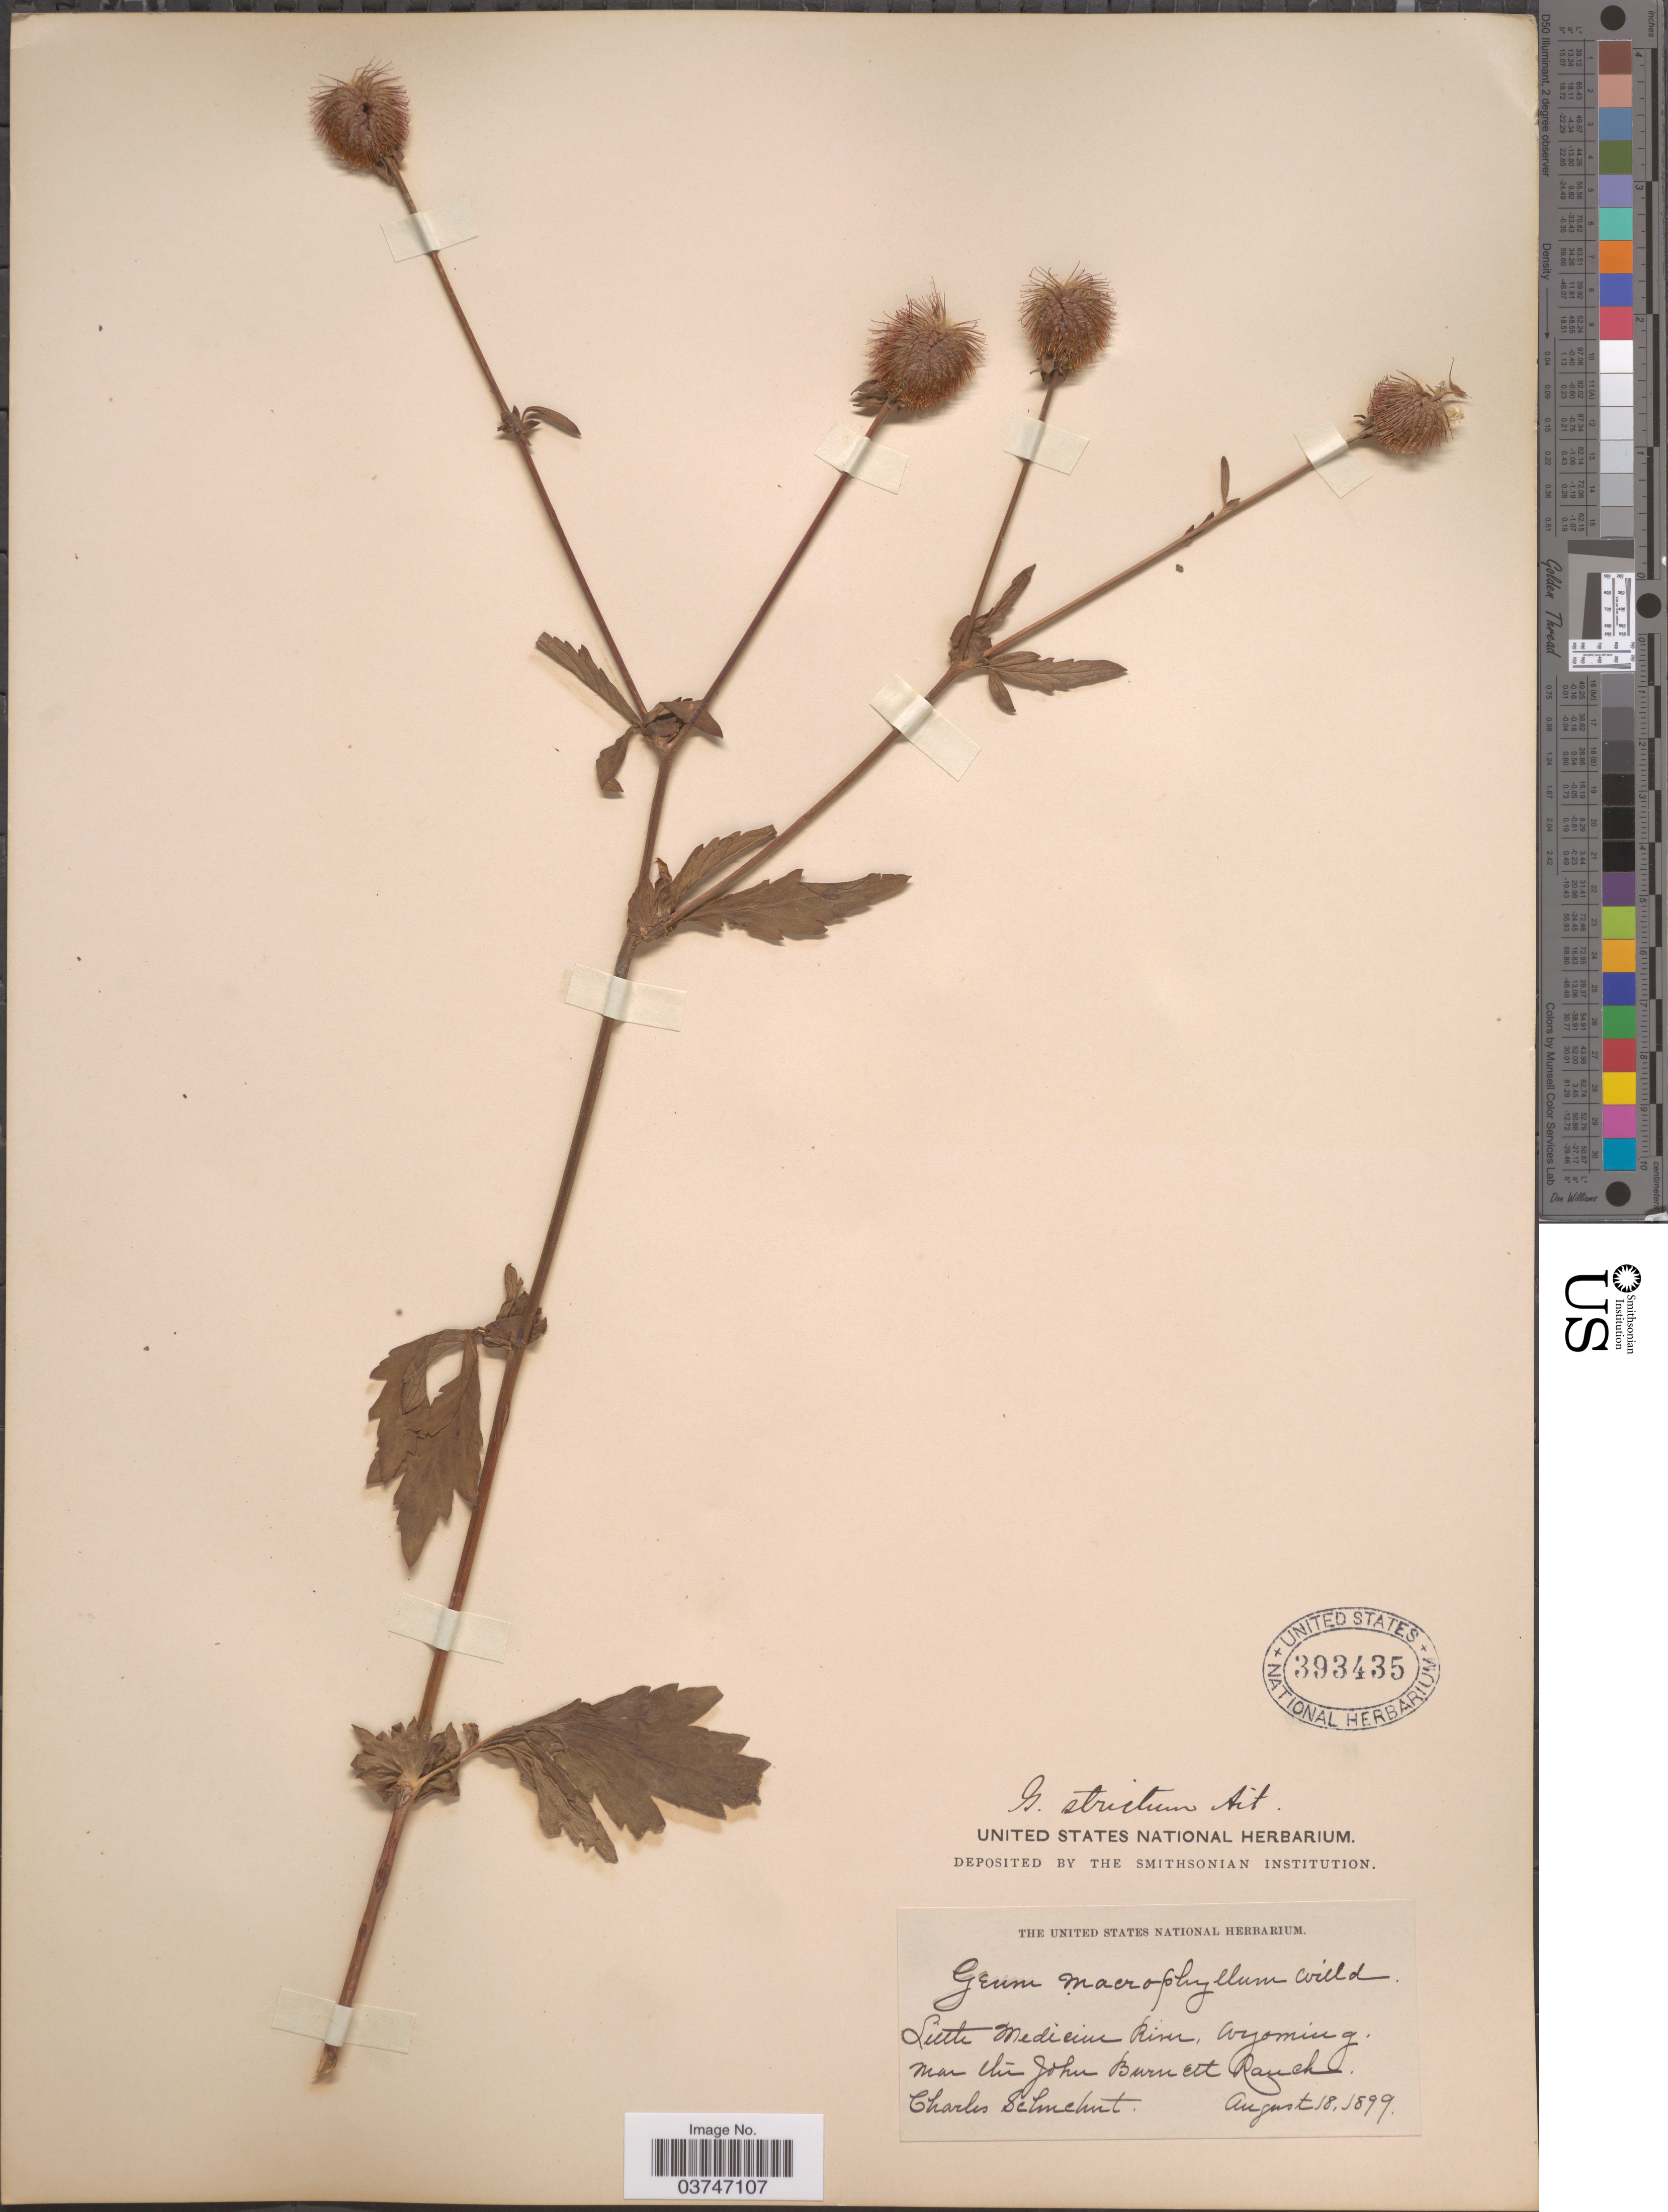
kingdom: Plantae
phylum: Tracheophyta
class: Magnoliopsida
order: Rosales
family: Rosaceae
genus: Geum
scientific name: Geum aleppicum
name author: Jacq.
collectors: C. Schuchert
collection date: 1899-08-18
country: United States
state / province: Wyoming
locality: Little Medium River, near the John Burnett Ranch.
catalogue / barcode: US 393435